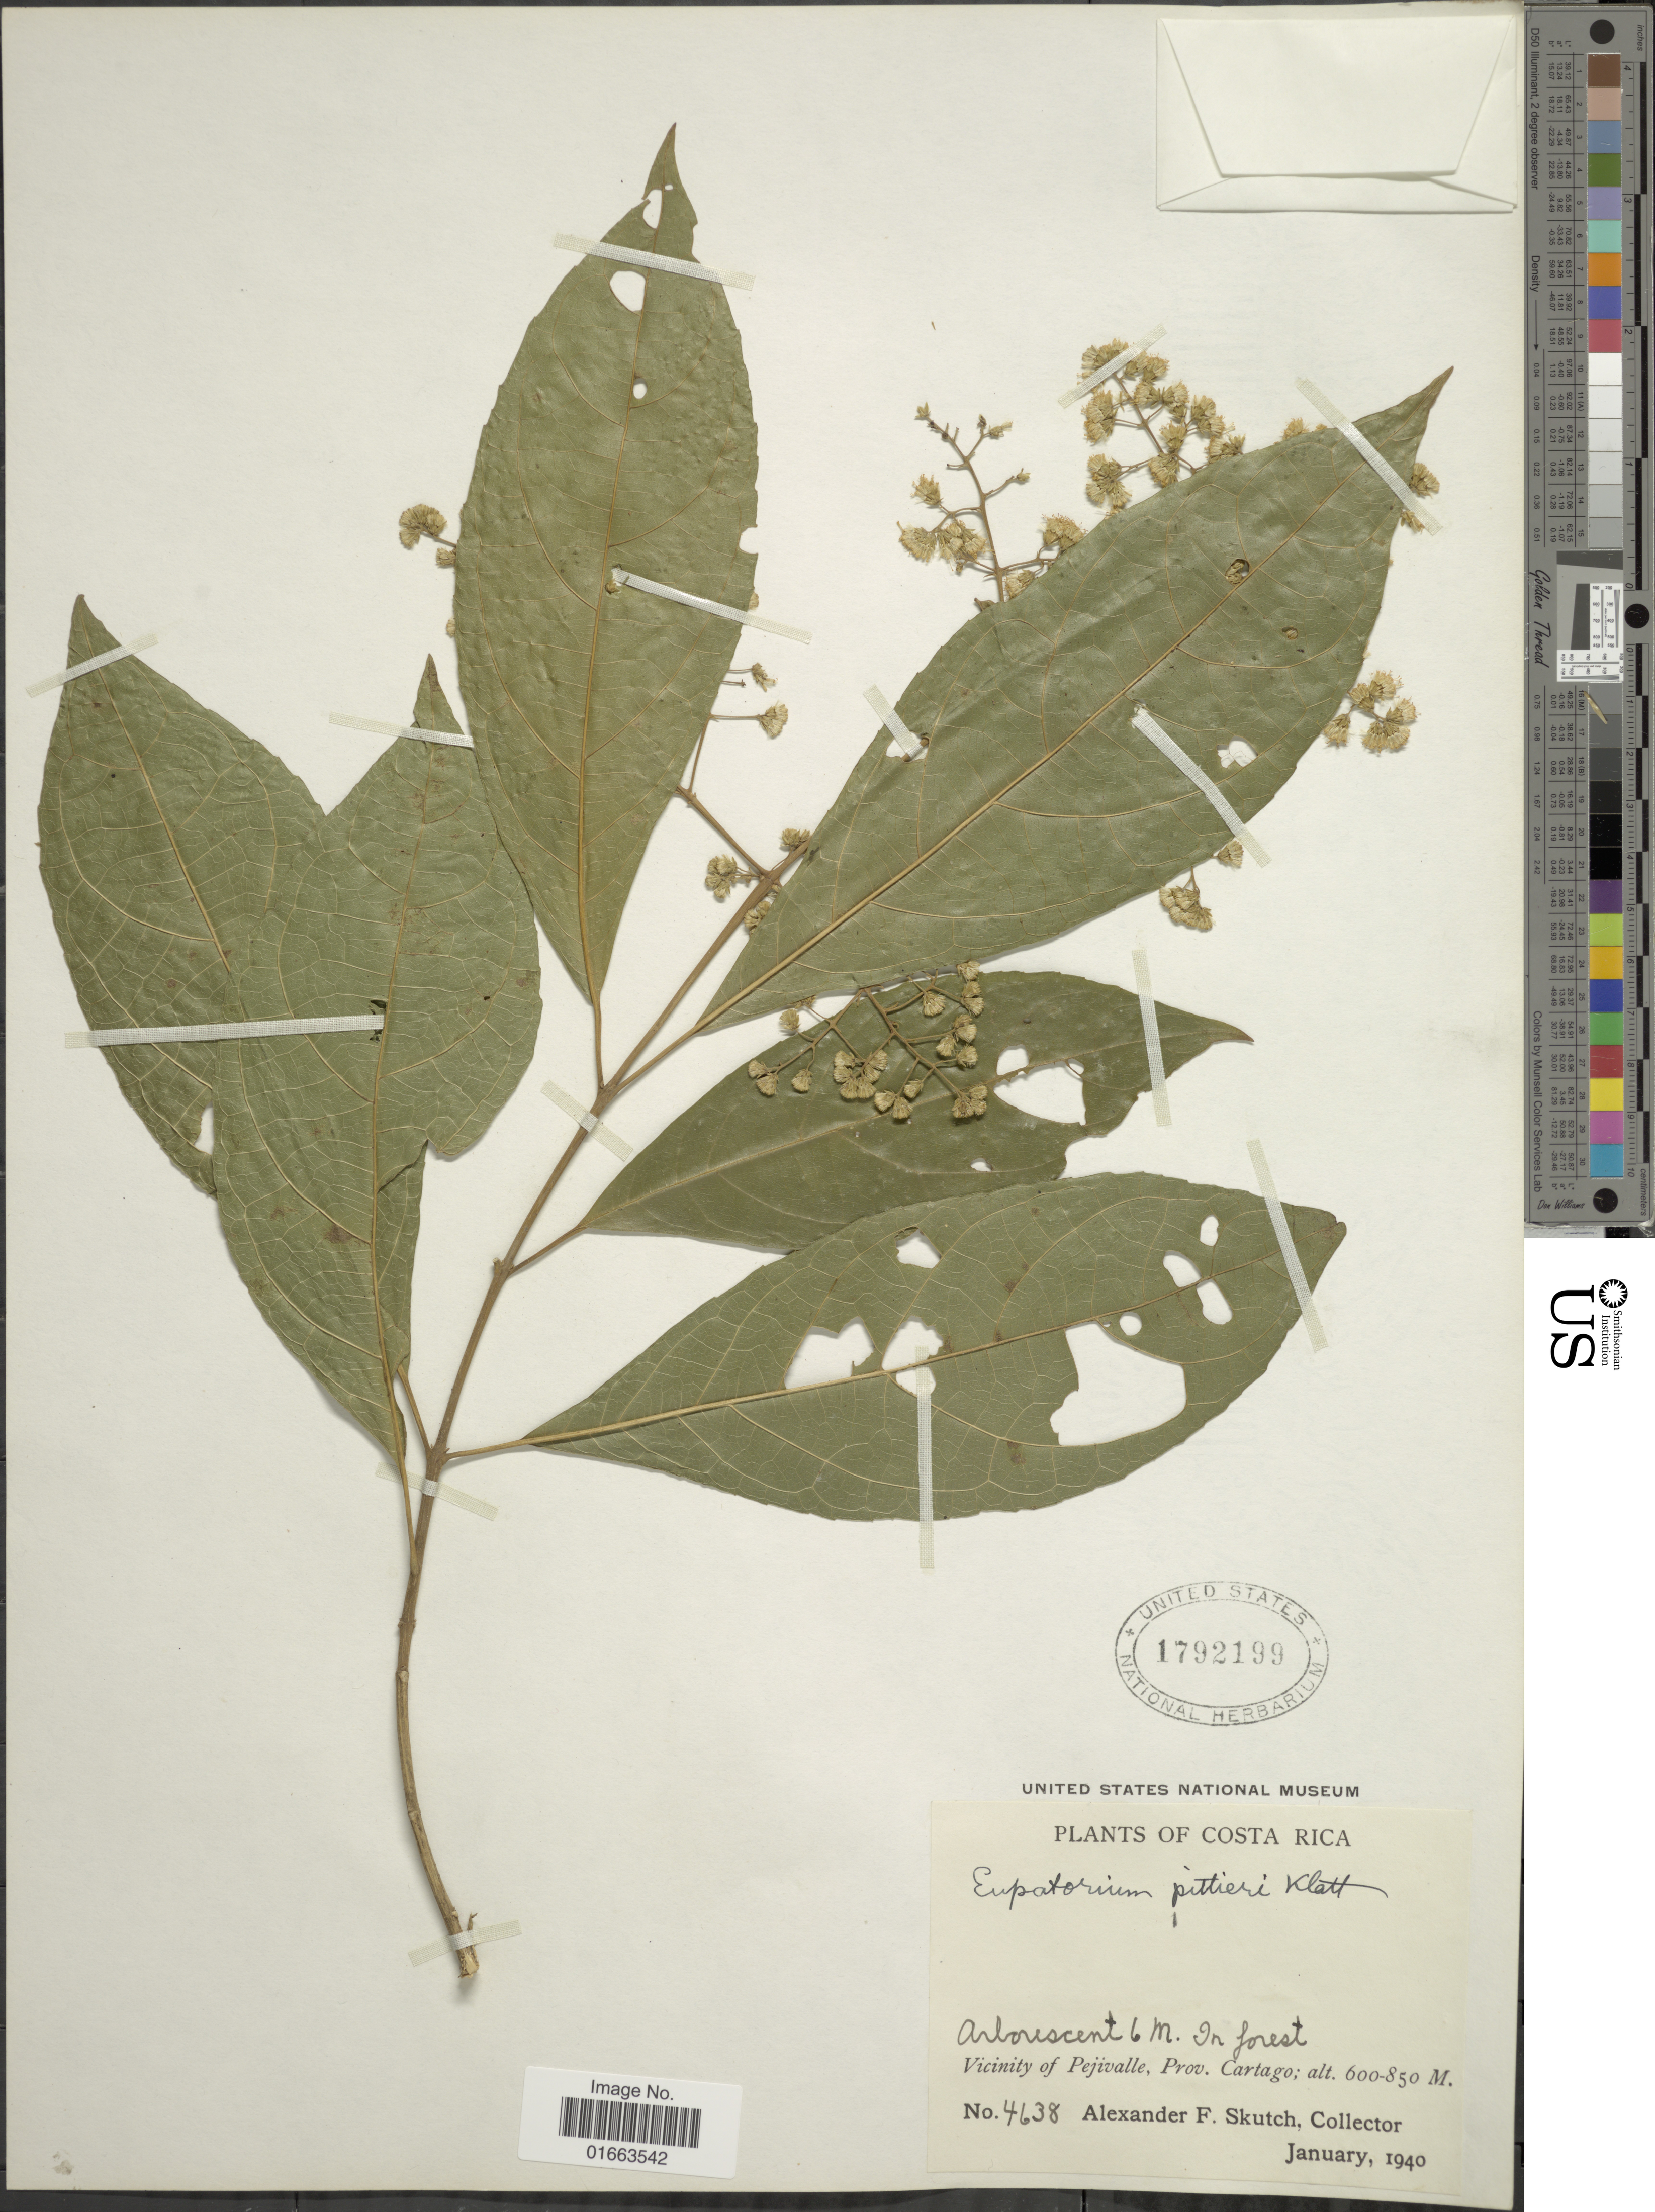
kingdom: Plantae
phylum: Tracheophyta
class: Magnoliopsida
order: Asterales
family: Asteraceae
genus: Koanophyllon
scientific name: Koanophyllon hylonoma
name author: (B.L. Rob.) R.M. King & H. Rob.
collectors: A. F. Skutch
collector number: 4638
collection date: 1940-01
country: Costa Rica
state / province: Cartago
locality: Vicinity of Pejivalle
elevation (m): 600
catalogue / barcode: US 1792199